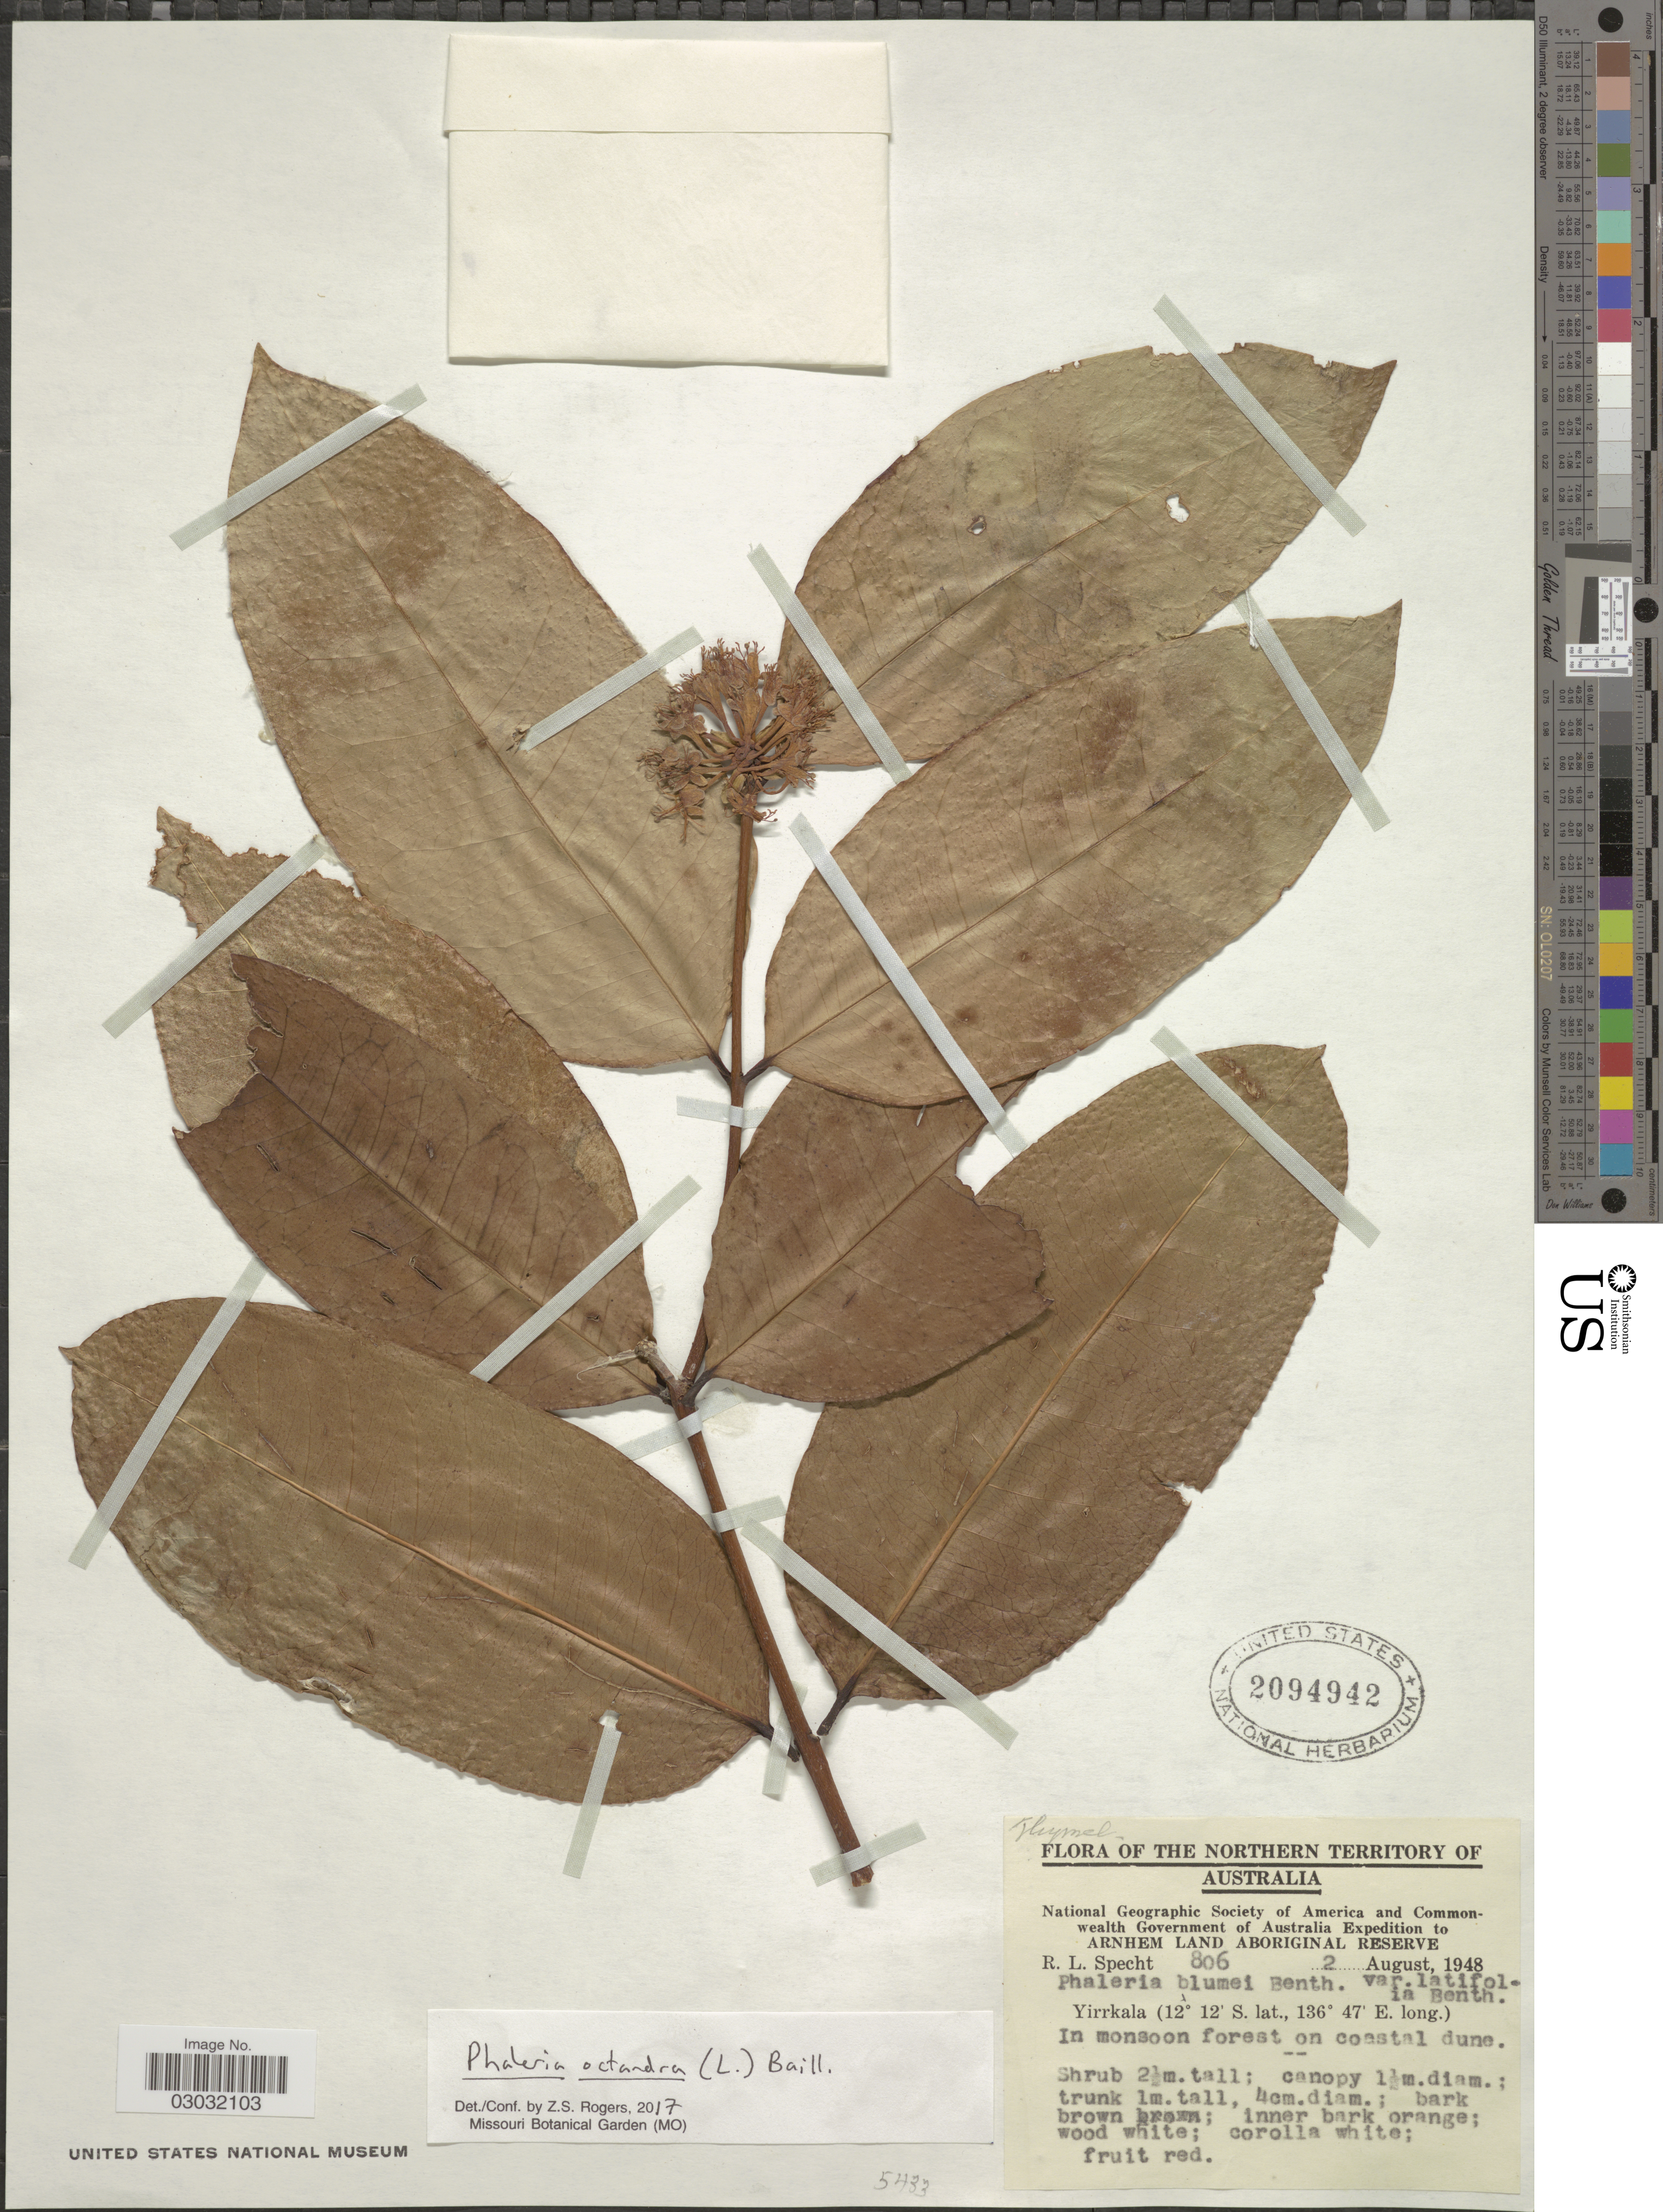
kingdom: Plantae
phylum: Tracheophyta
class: Magnoliopsida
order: Malvales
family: Thymelaeaceae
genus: Phaleria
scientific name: Phaleria octandra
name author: (L.) Baill.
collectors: R. L. Specht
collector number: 806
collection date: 1948-08-02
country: Australia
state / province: Northern Territory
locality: Yirrkala.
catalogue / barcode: US 2094942